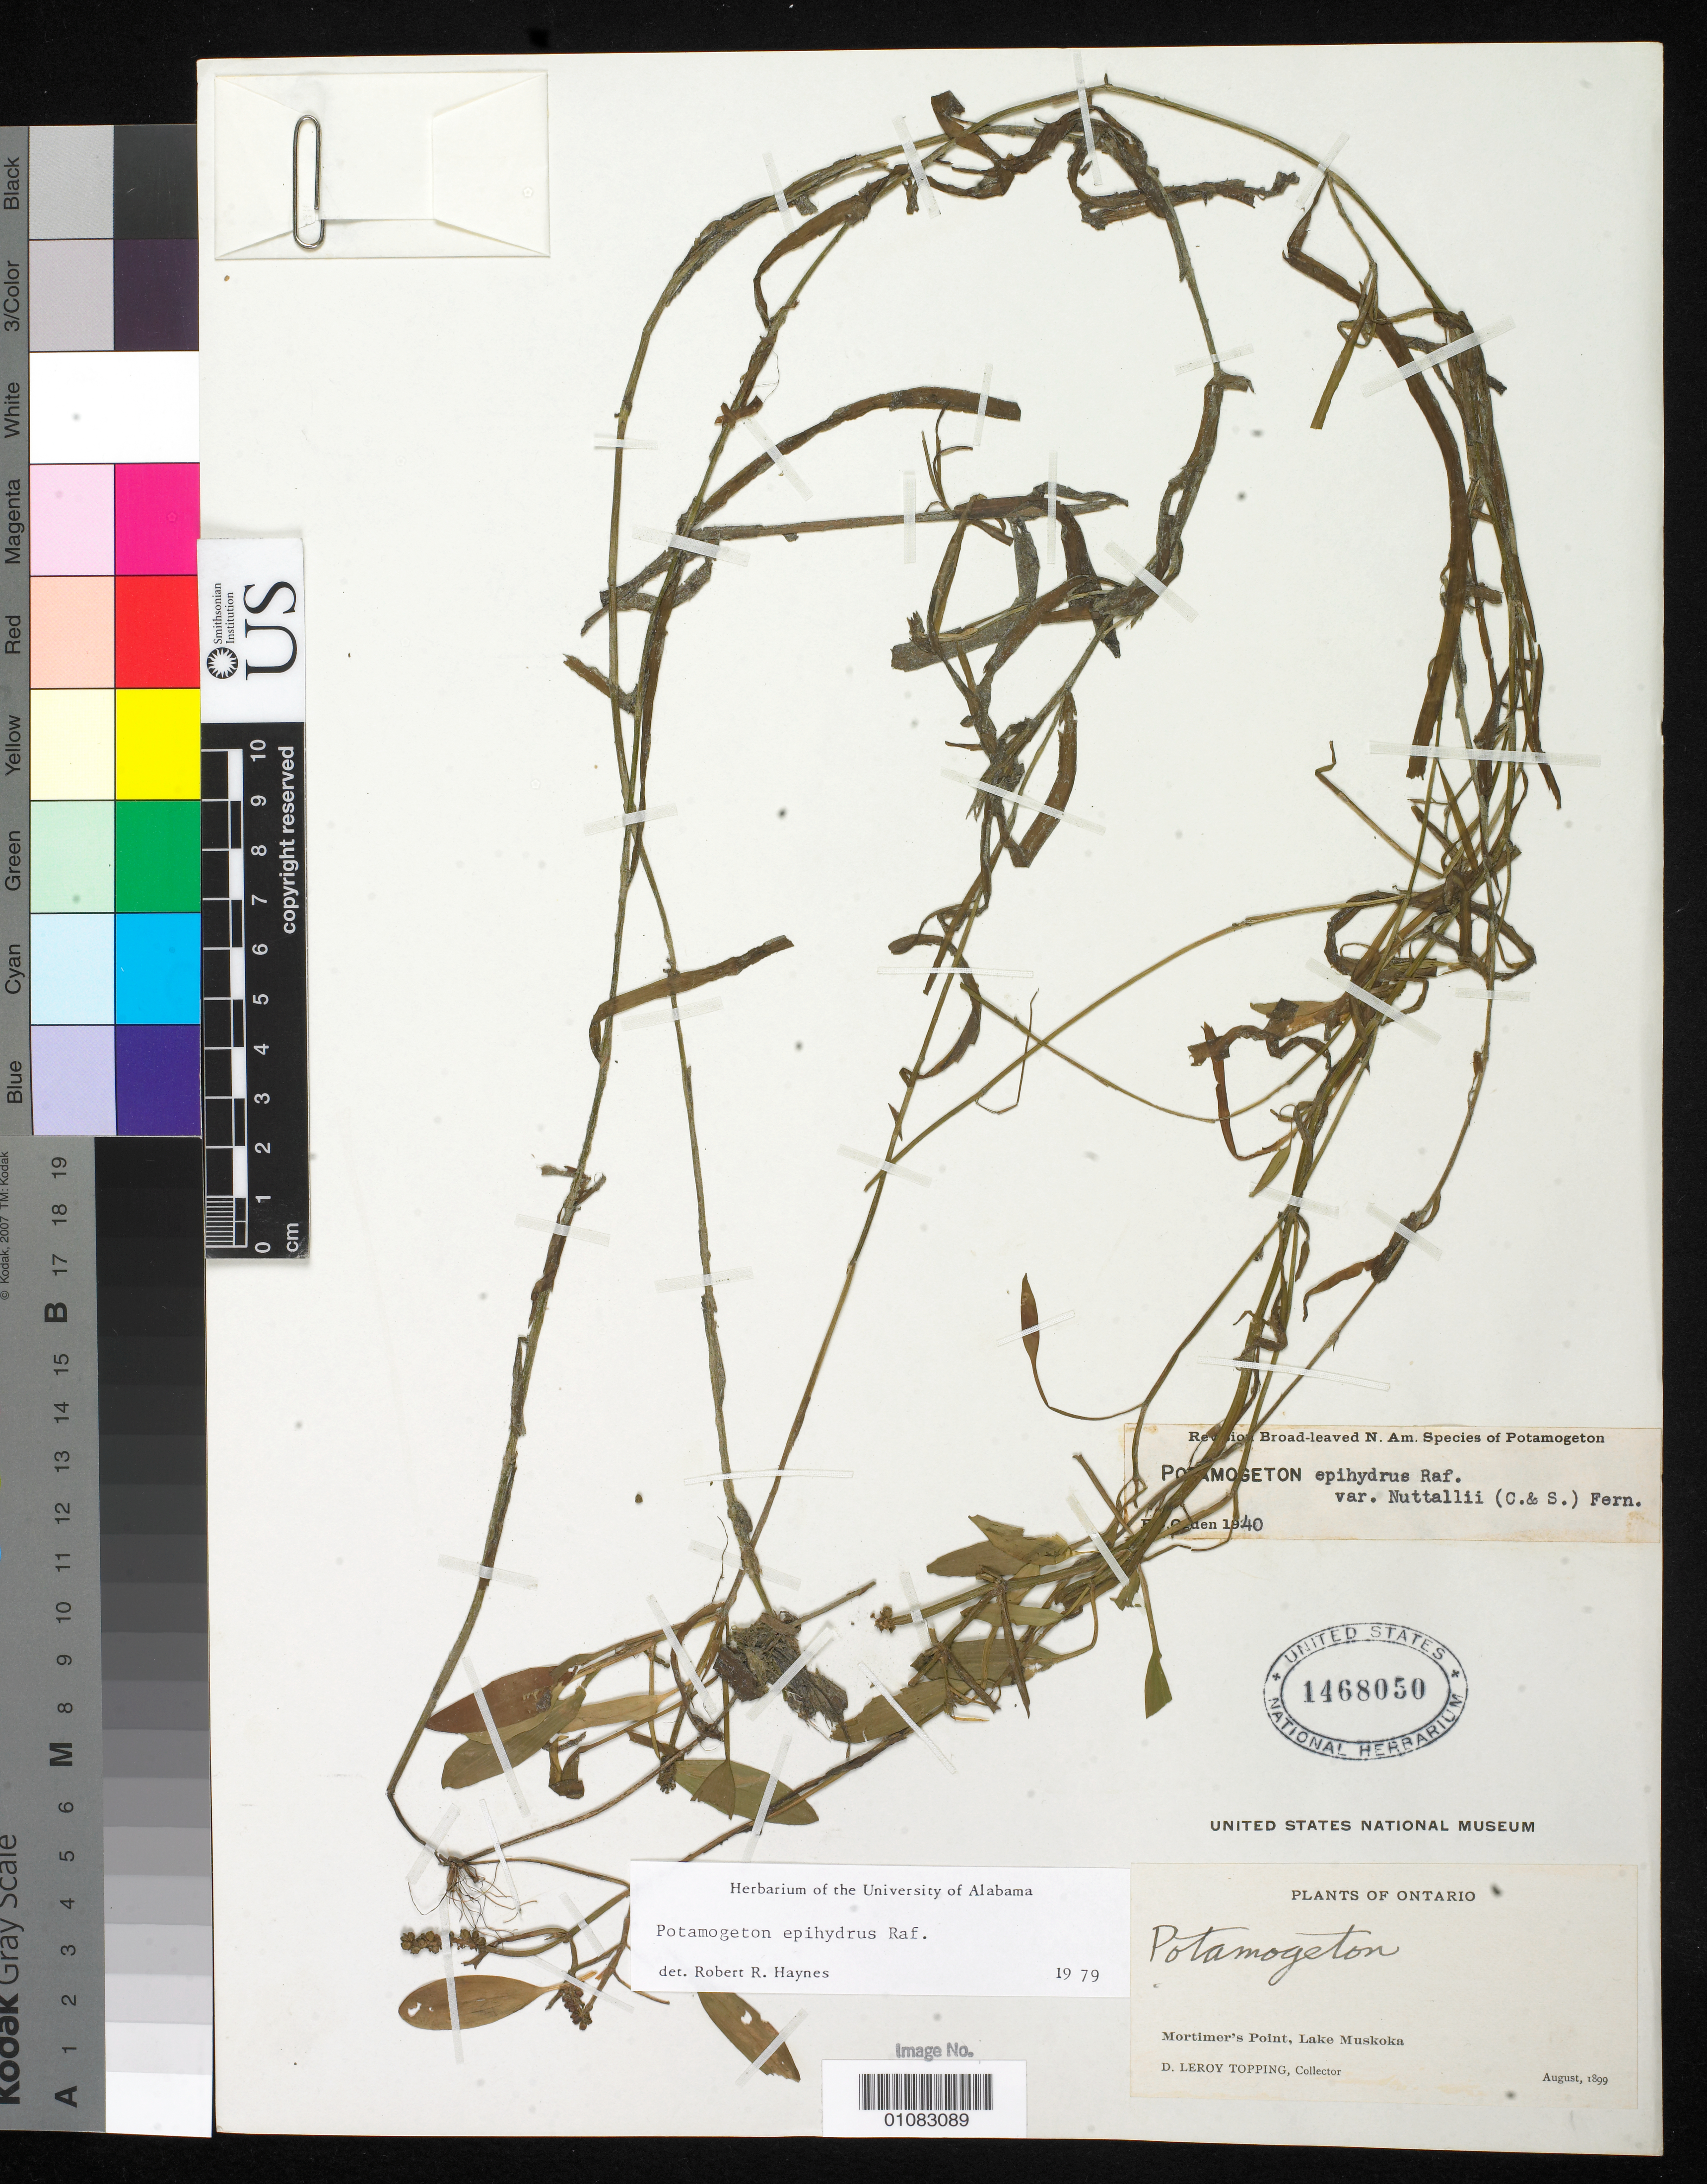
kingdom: Plantae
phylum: Tracheophyta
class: Liliopsida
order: Alismatales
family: Potamogetonaceae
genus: Potamogeton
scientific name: Potamogeton epihydrus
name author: Raf.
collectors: D. L. Topping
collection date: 1899-08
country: Canada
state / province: Ontario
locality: Mortimer's Point, Lake Muskoka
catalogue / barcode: US 1468050